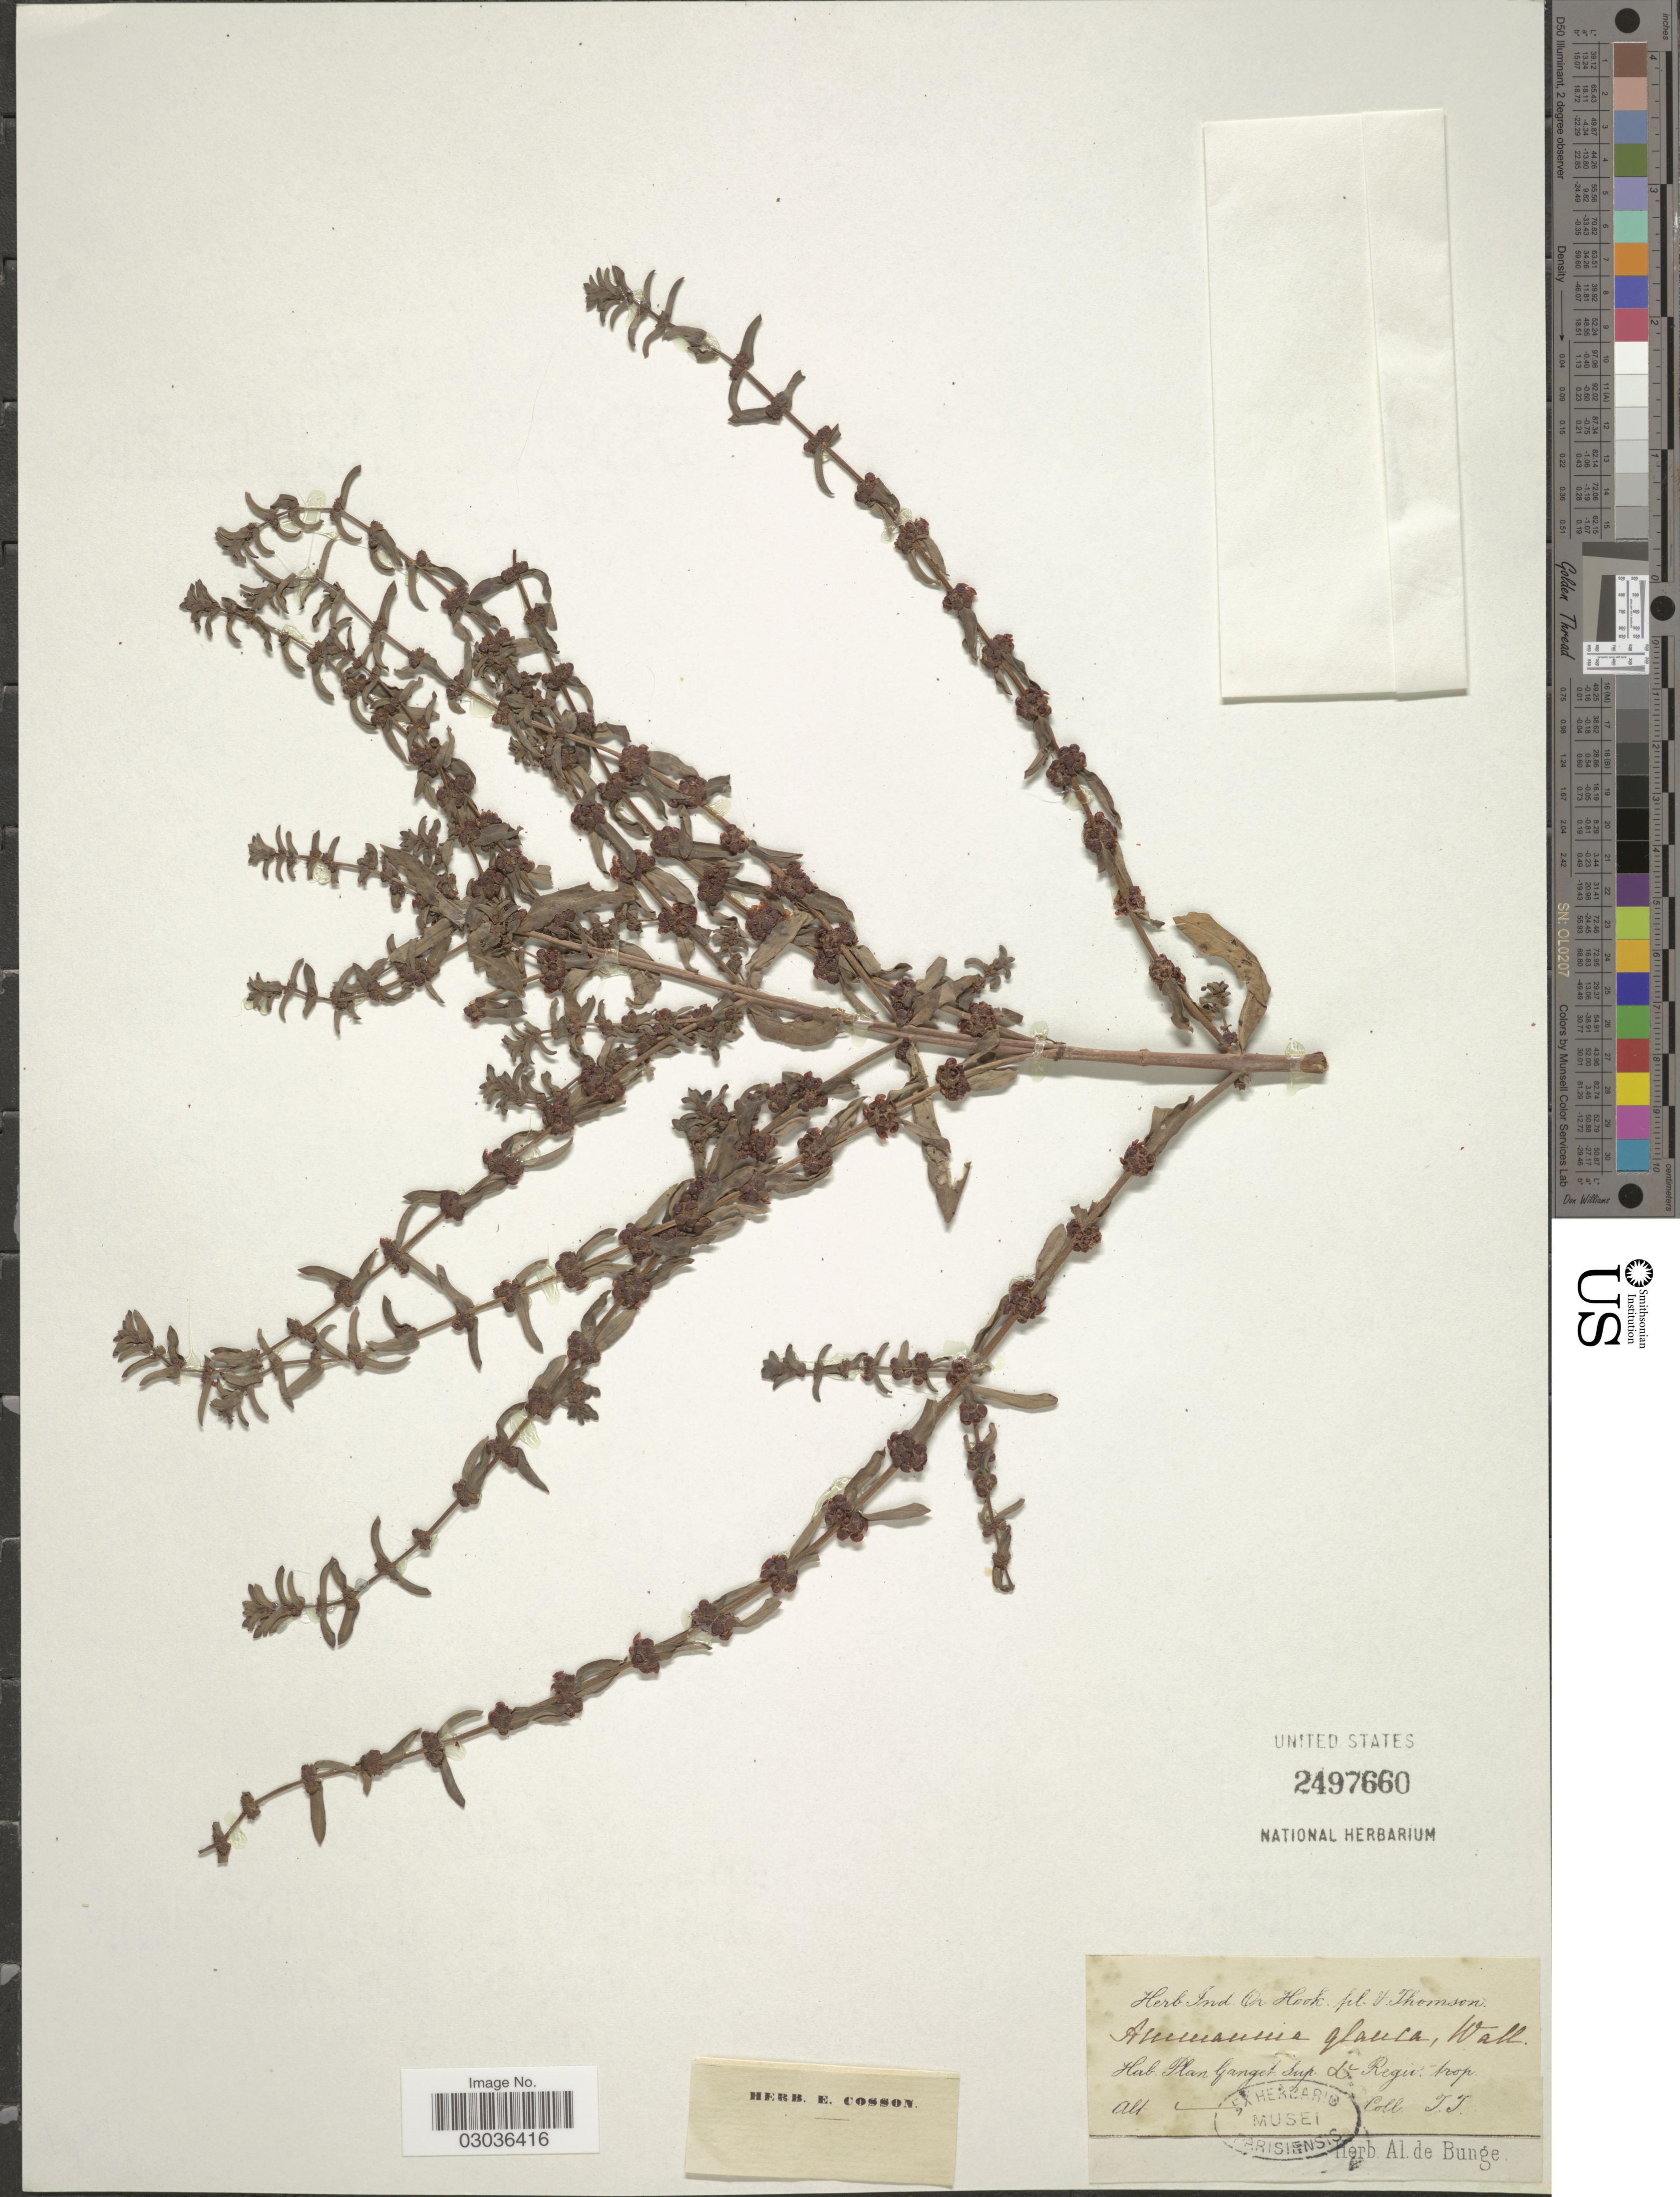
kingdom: Plantae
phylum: Tracheophyta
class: Magnoliopsida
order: Myrtales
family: Lythraceae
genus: Ammannia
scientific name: Ammannia glauca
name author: Wall. ex Wight & Arn.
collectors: T. Thomson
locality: Plan. Ganget. Sup.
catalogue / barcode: US 2497660